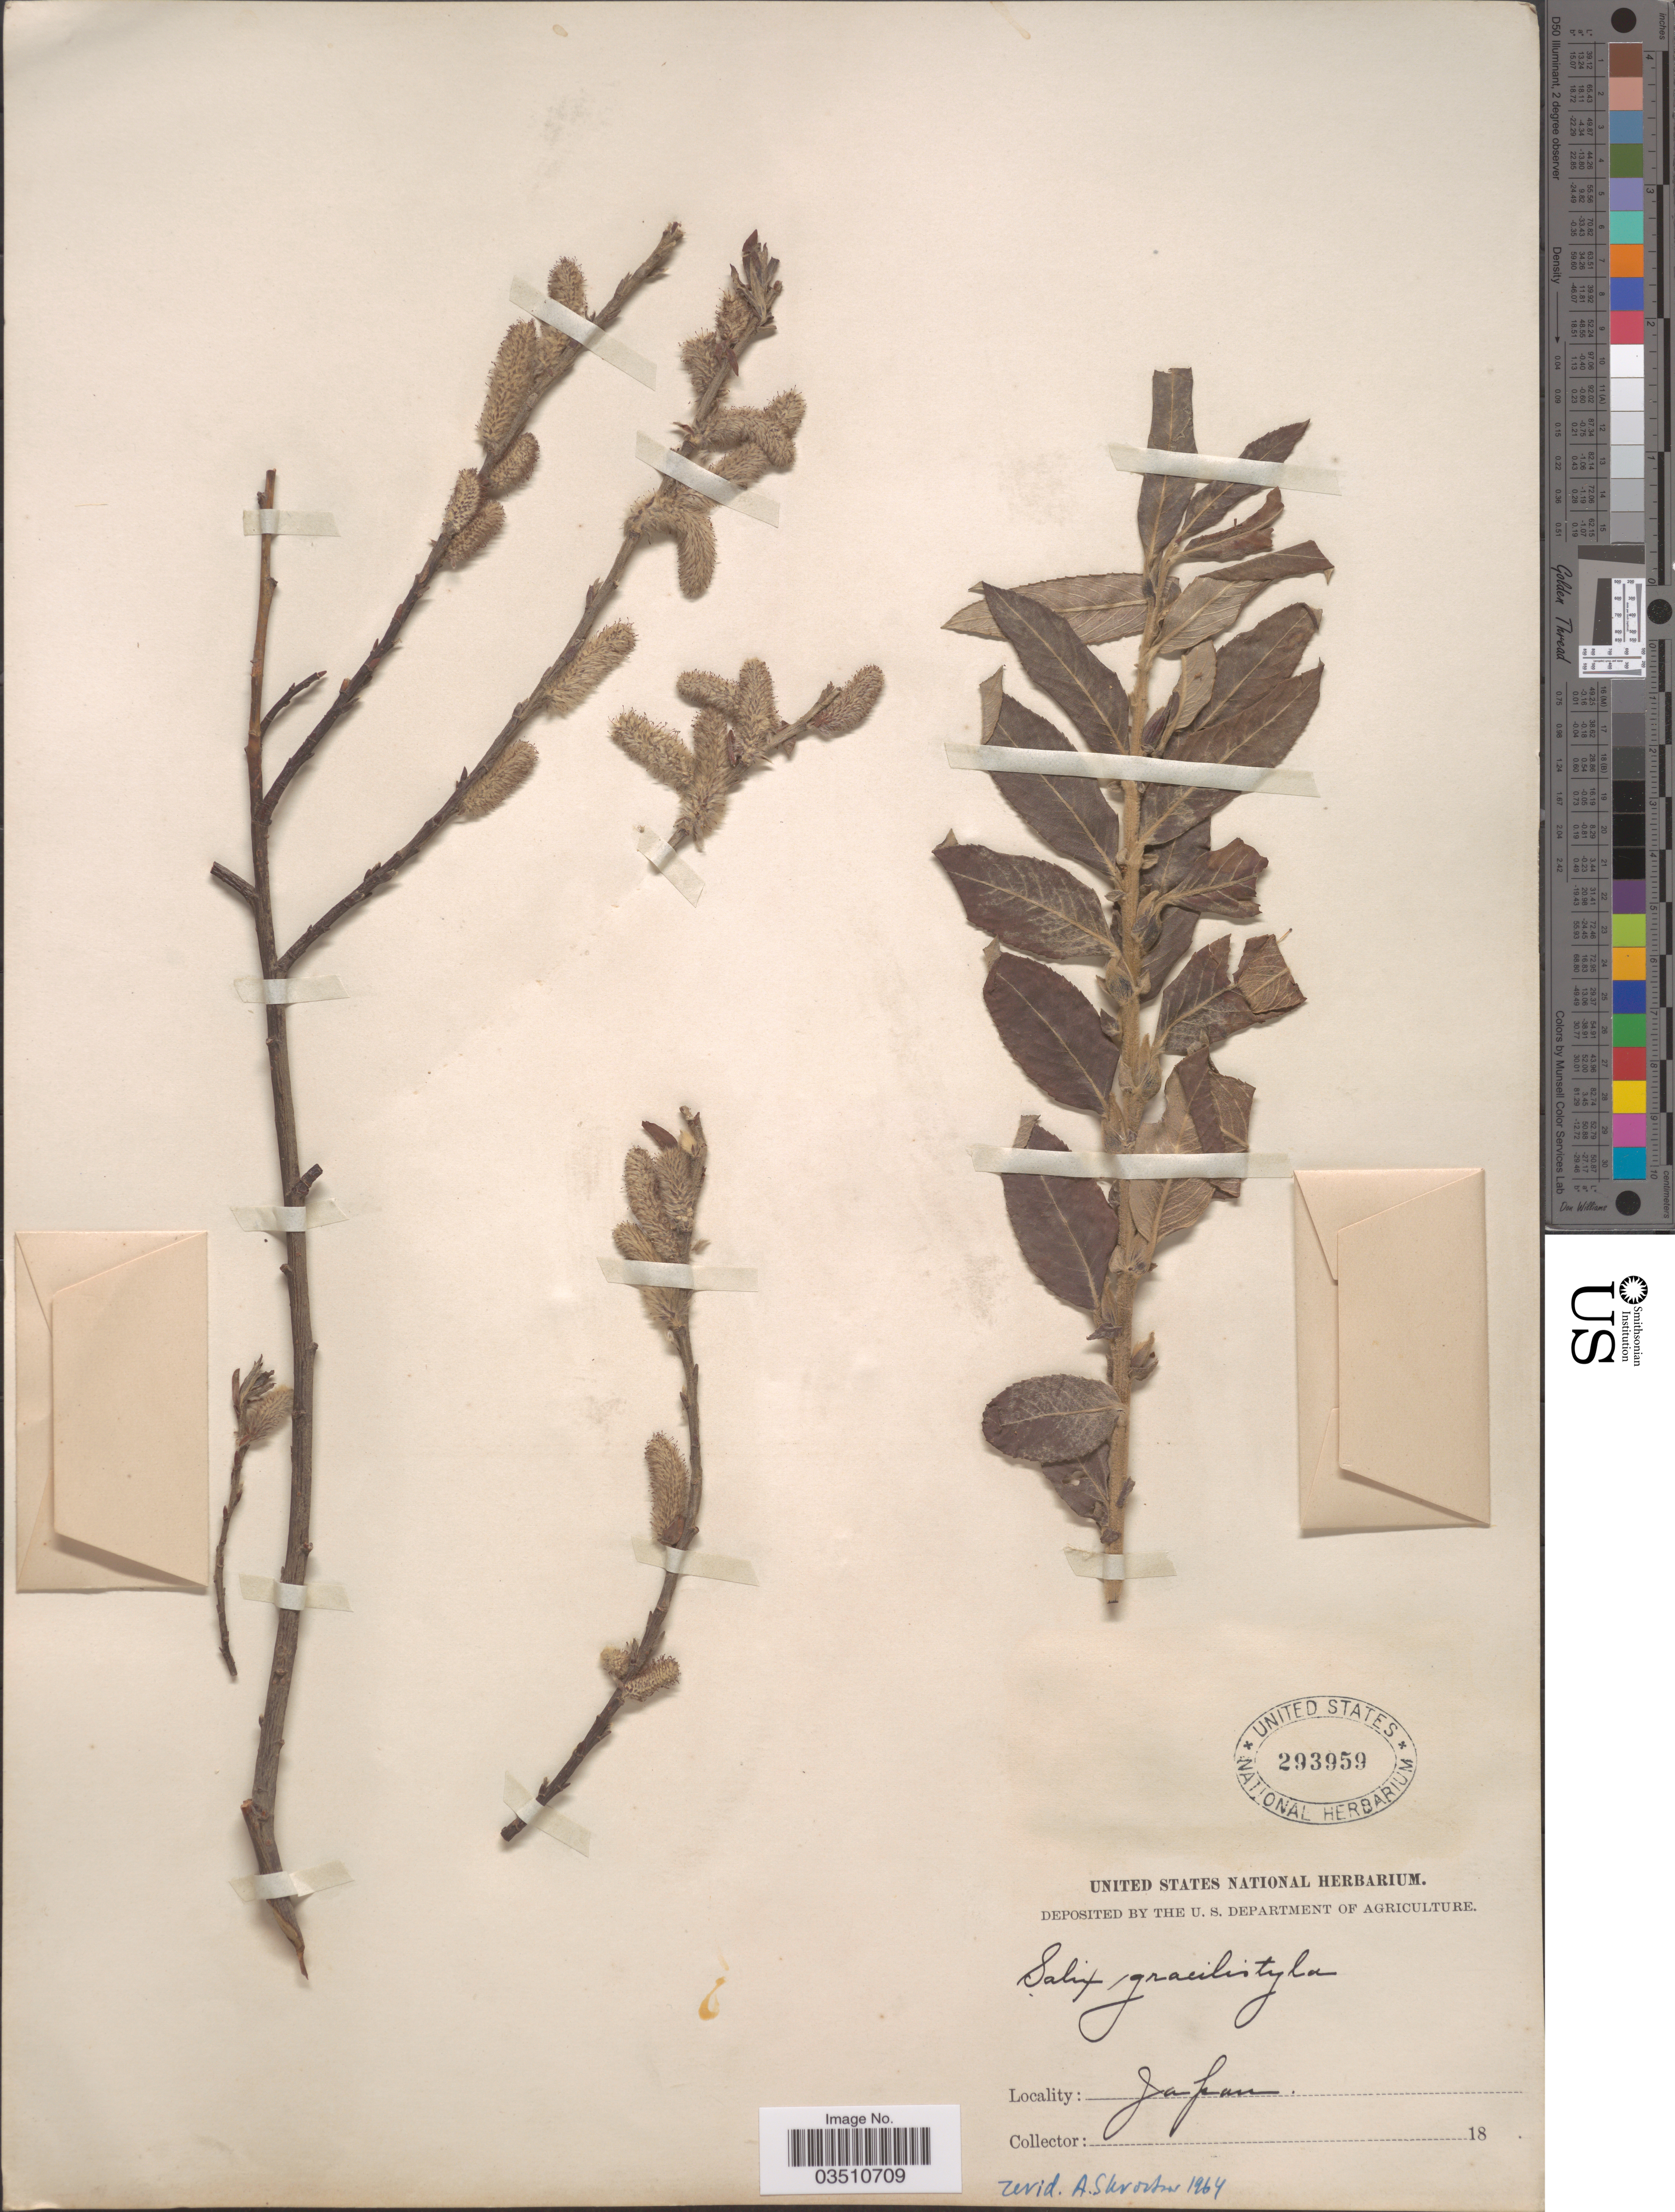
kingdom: Plantae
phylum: Tracheophyta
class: Magnoliopsida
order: Malpighiales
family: Salicaceae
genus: Salix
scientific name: Salix gracilistyla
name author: Miq.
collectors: ex herb. United States National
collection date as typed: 18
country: Japan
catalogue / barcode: US 293959